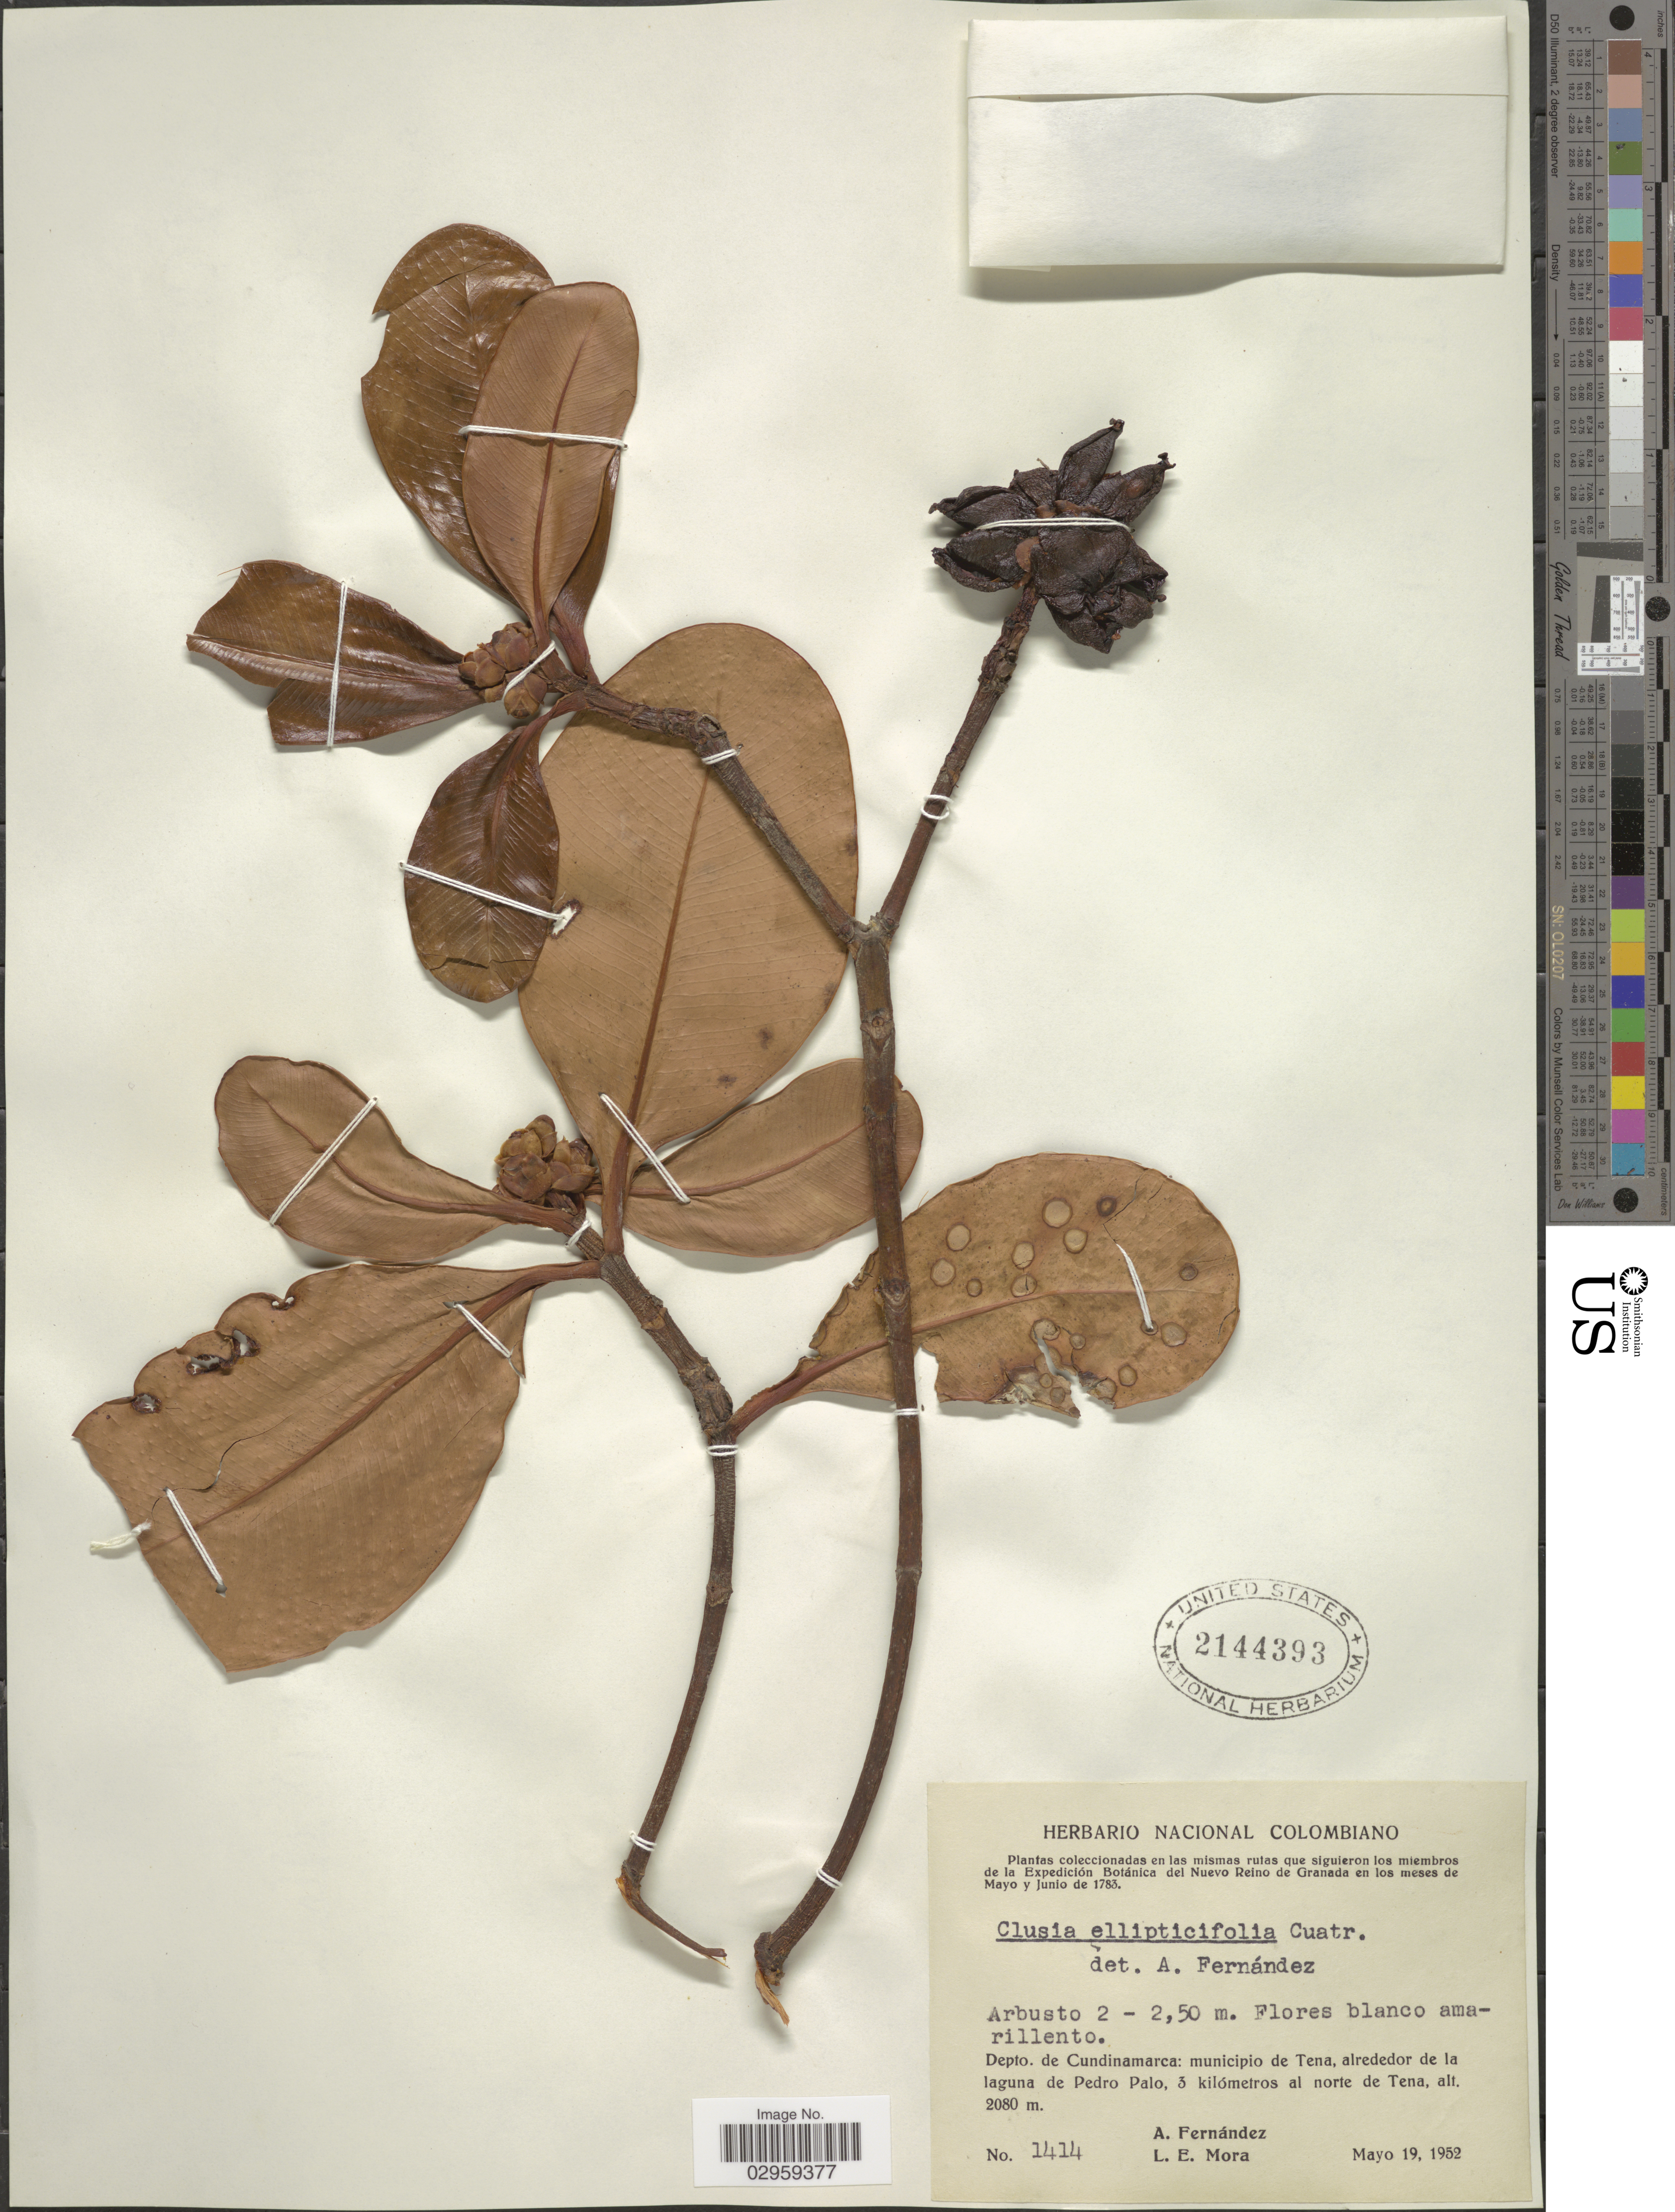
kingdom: Plantae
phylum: Tracheophyta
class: Magnoliopsida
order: Malpighiales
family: Clusiaceae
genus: Clusia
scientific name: Clusia ellipticifolia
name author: Cuatrec.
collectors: A. Fernández & L. Mora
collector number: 1414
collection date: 1952-05-19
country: Colombia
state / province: Cundinamarca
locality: Depto. Cundinamarca: municipio de Tena, alrededor de la laguna de Pedro Palo, 3 kilómetros al norte de Tena.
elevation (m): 2080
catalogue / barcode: US 2144393